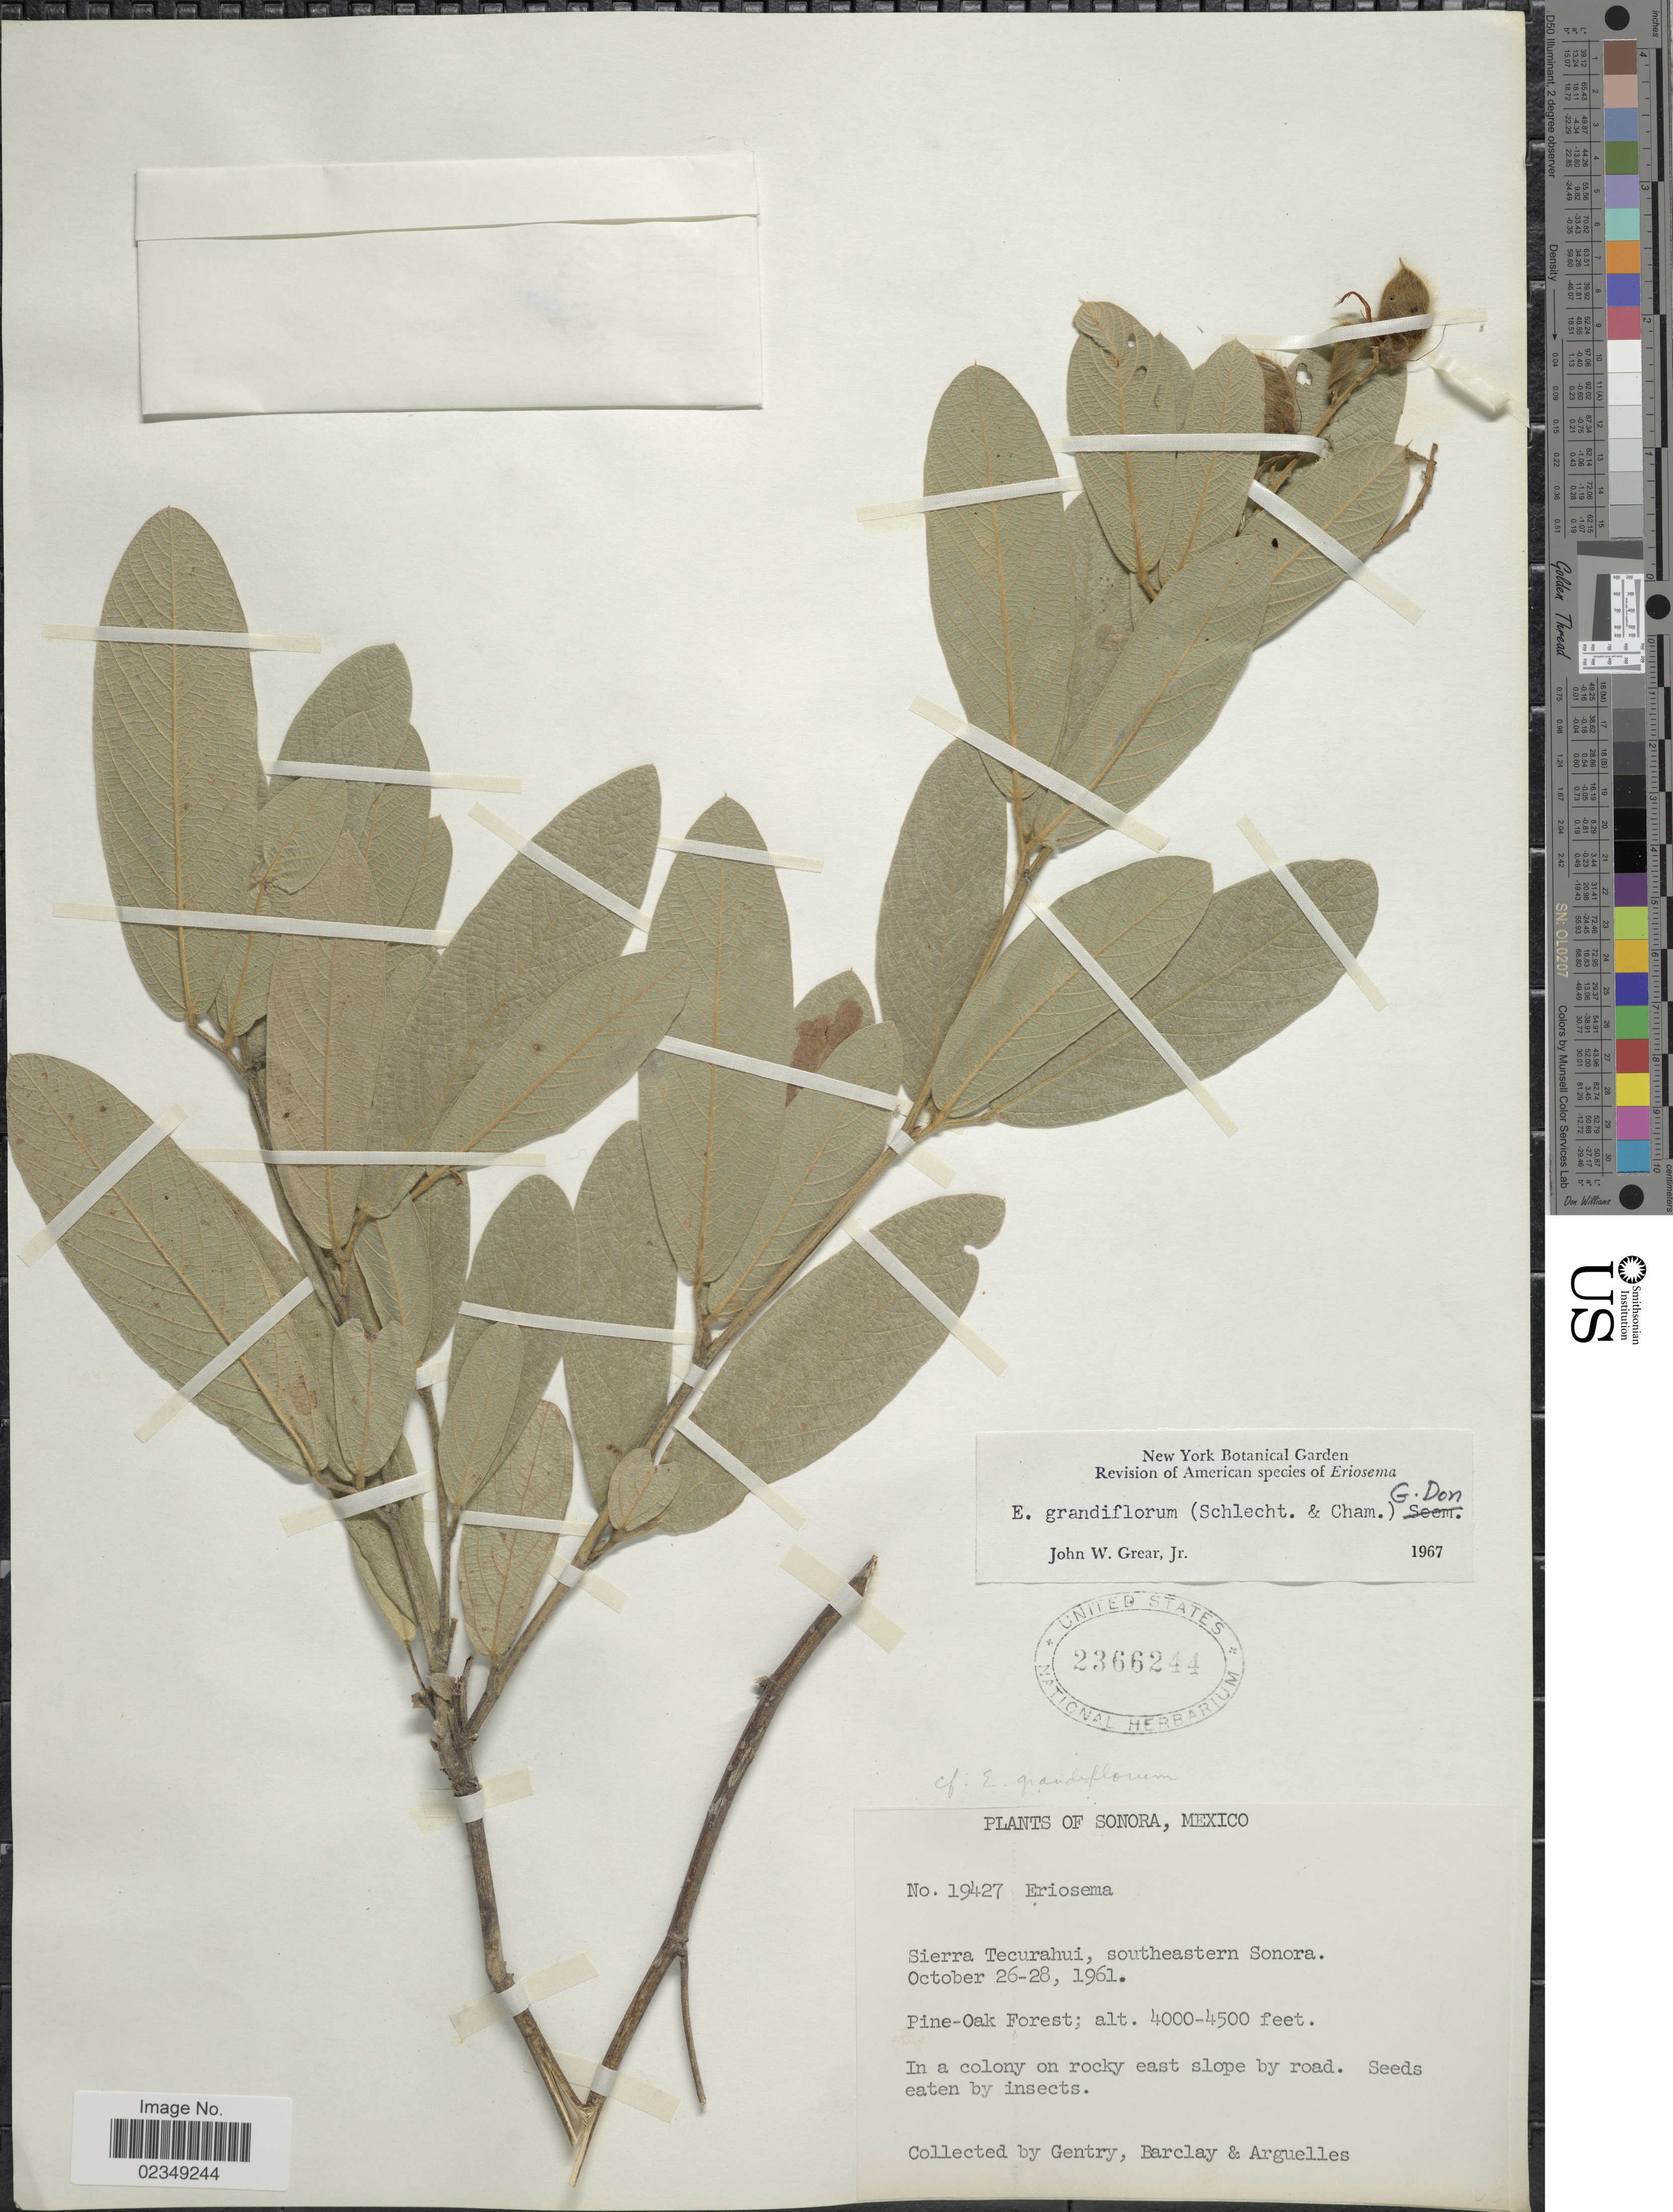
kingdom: Plantae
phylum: Tracheophyta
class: Magnoliopsida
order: Fabales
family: Fabaceae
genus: Eriosema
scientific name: Eriosema grandiflorum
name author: (Schltdl. & Cham.) G. Don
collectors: Gentry, --, -- Barclay & Arguelles, --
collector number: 19427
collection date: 1961-10-26/1961-10-28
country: Mexico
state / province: Sonora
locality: Sierra Tecurahui, southern Sonora.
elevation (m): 1219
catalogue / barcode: US 2366244